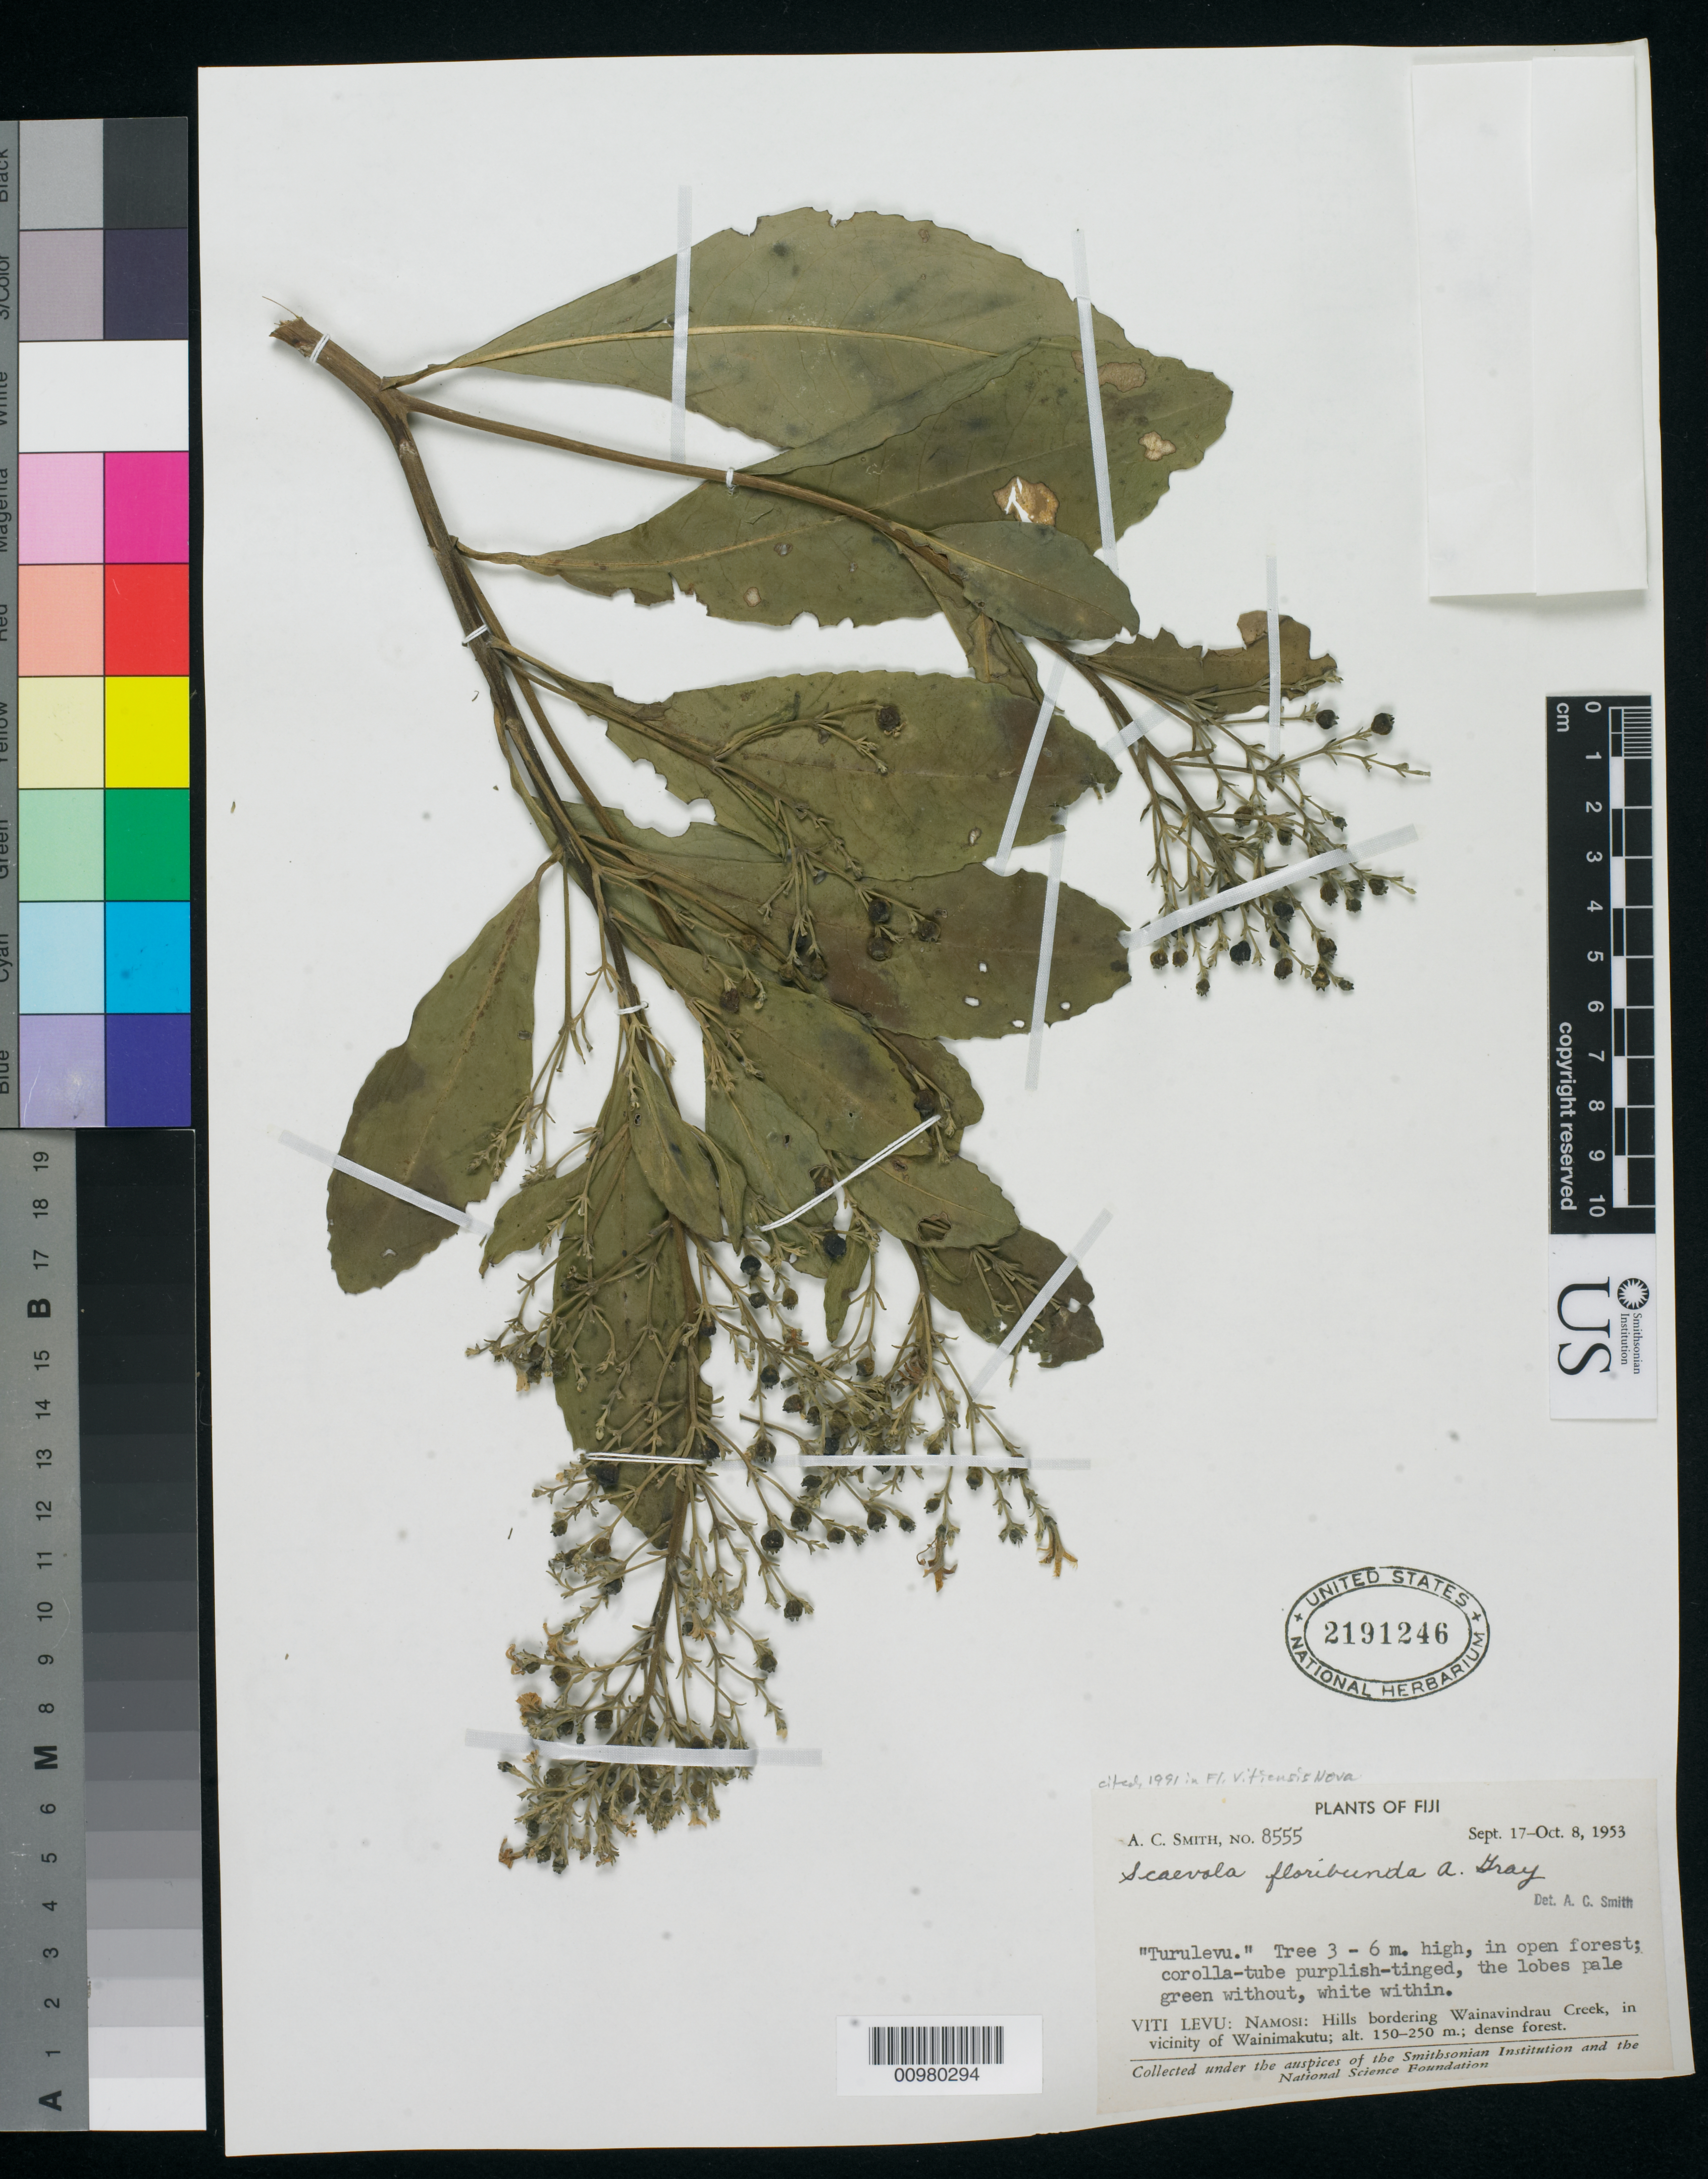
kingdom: Plantae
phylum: Tracheophyta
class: Magnoliopsida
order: Asterales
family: Goodeniaceae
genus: Scaevola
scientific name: Scaevola floribunda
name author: A. Gray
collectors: C. A. Smith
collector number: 8555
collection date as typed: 17 Sep 1953 to 08 Oct 1953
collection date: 1953-09-17/1953-10-08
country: Fiji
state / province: Central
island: Viti Levu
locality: Hills bordering Wainavindrau Creek, in vicinity of Wainimakutu. Dense forest.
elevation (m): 150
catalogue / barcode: US 2191246